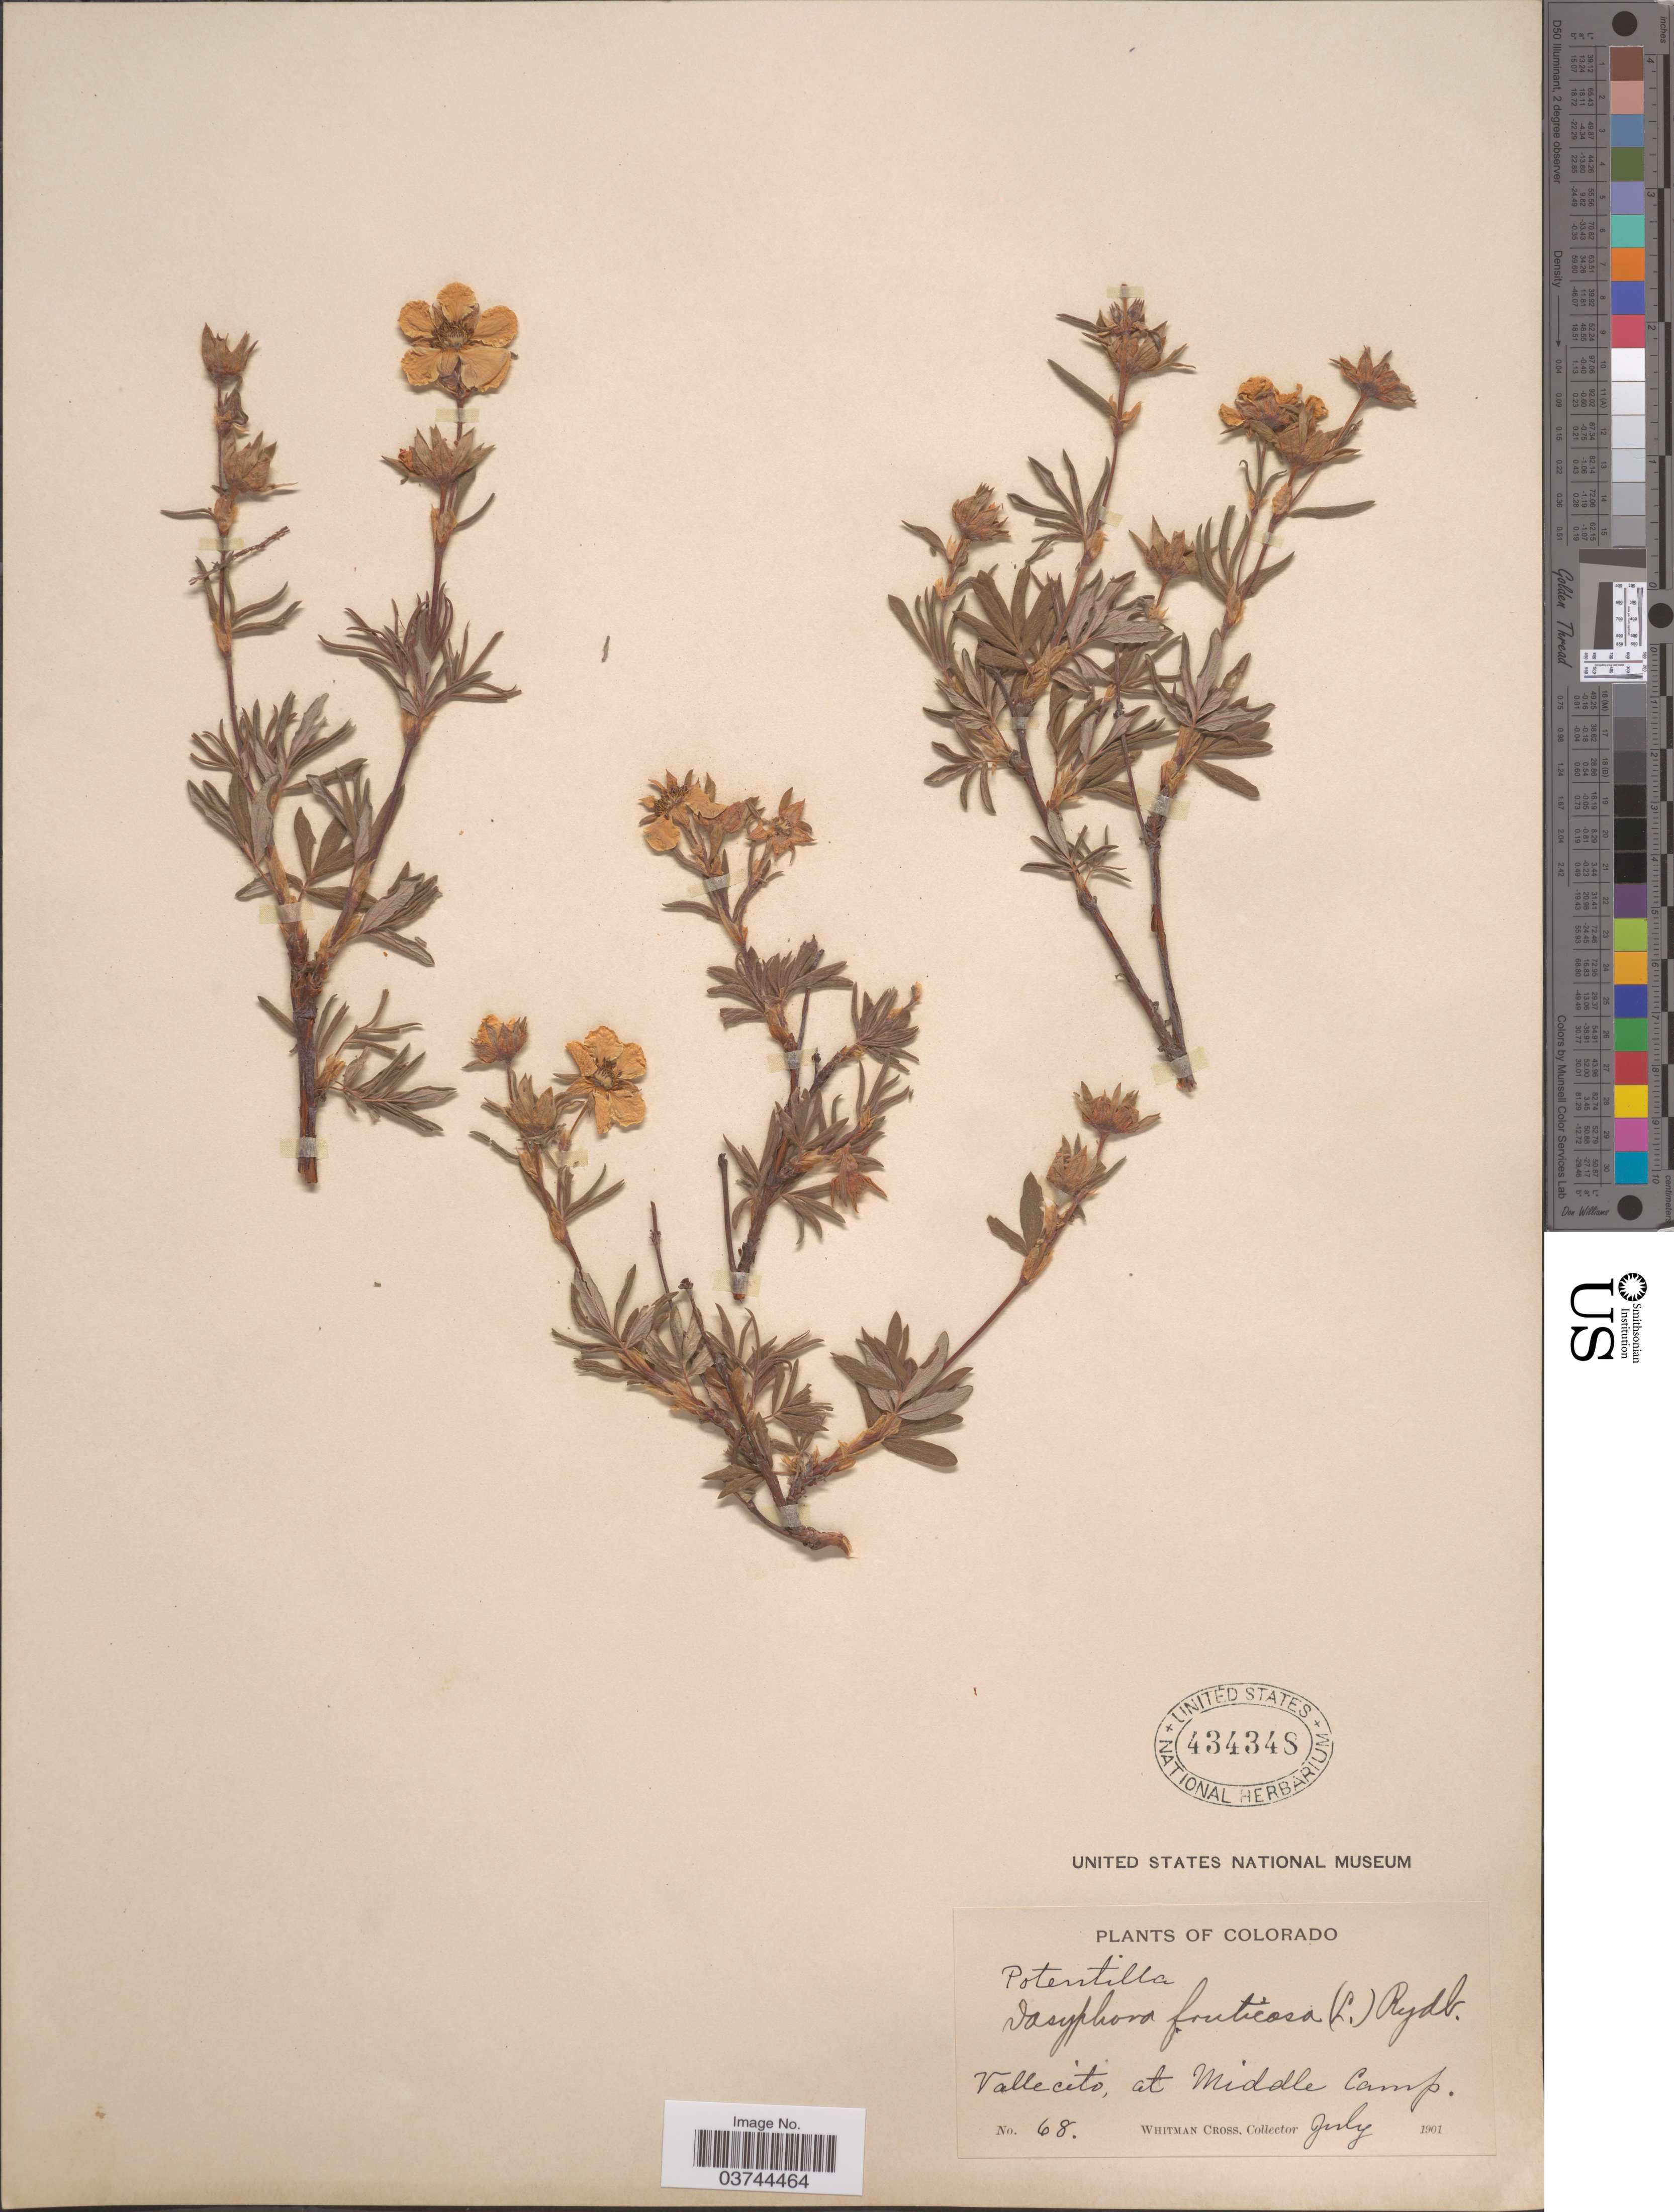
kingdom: Plantae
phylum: Tracheophyta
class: Magnoliopsida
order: Rosales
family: Rosaceae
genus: Dasiphora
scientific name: Dasiphora fruticosa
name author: (L.) Rydb.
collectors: W. Cross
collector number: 68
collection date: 1901-07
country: United States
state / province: Colorado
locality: Vallecito, at Middle Camp.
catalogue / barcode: US 434348